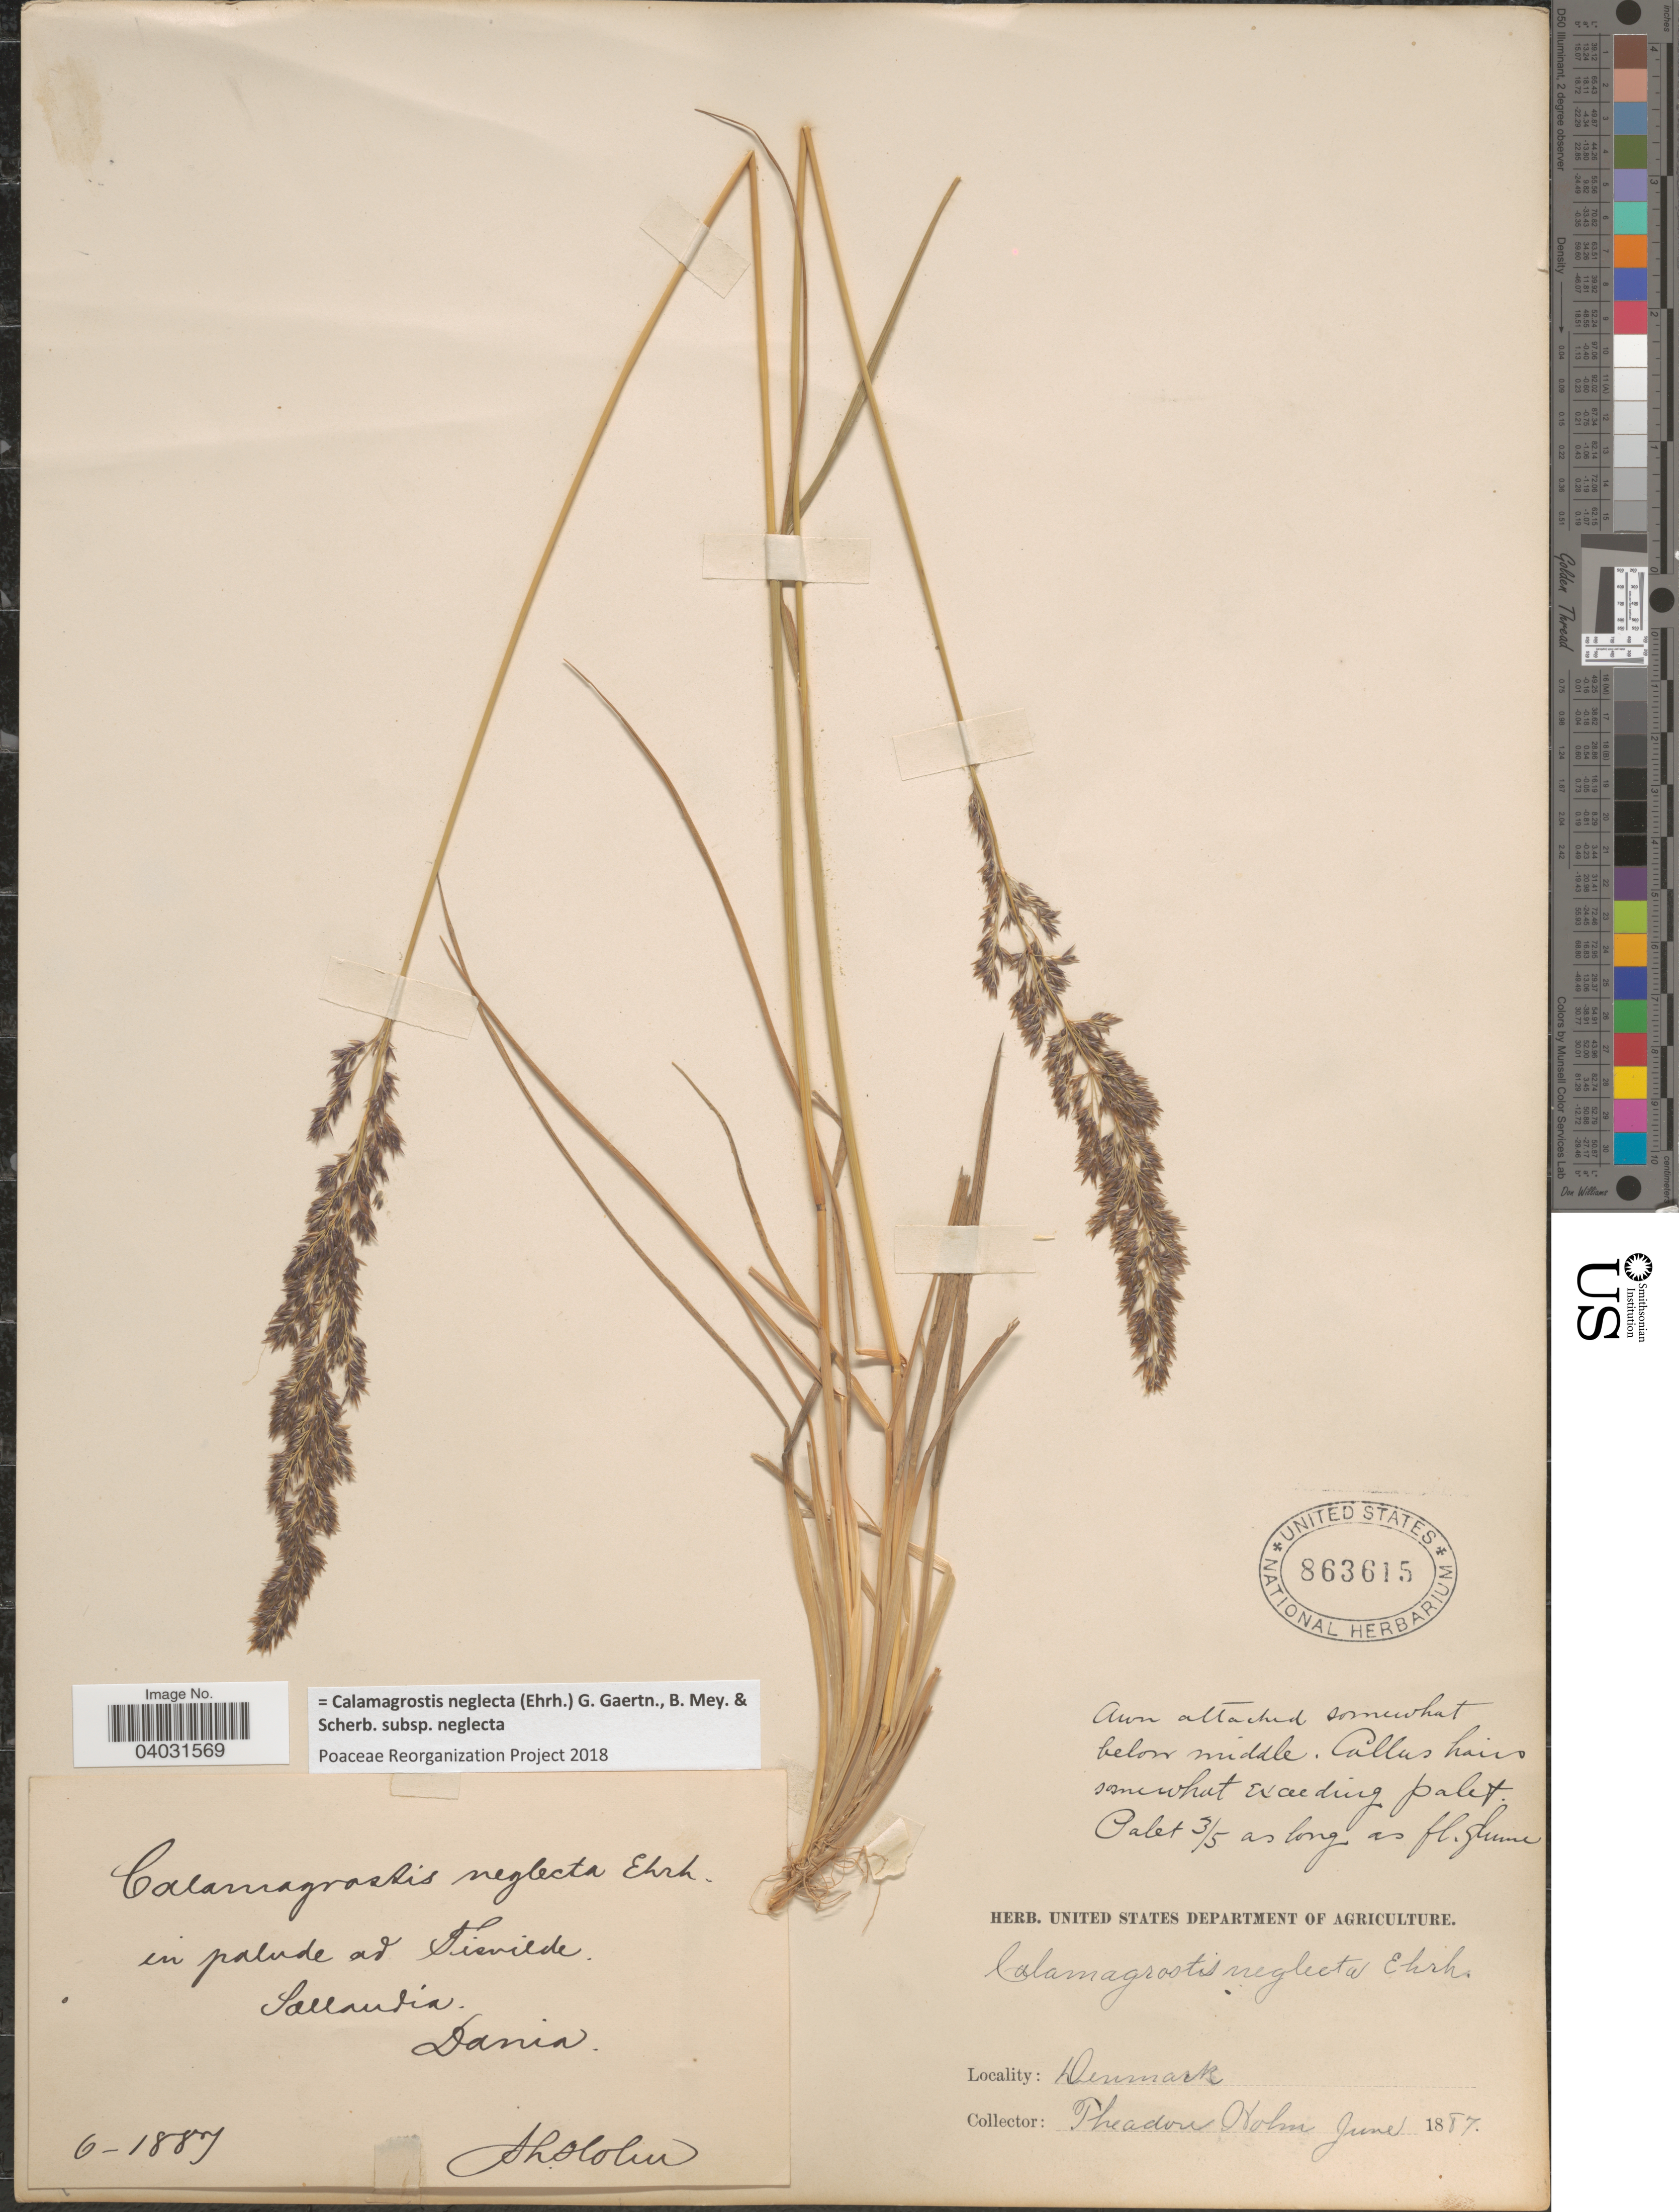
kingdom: Plantae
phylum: Tracheophyta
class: Liliopsida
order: Poales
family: Poaceae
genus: Calamagrostis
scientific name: Calamagrostis neglecta subsp. neglecta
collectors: T. Holm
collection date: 1887-06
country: Denmark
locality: In palude ad Disvilde. Sallandia. Dania.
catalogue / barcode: US 863615